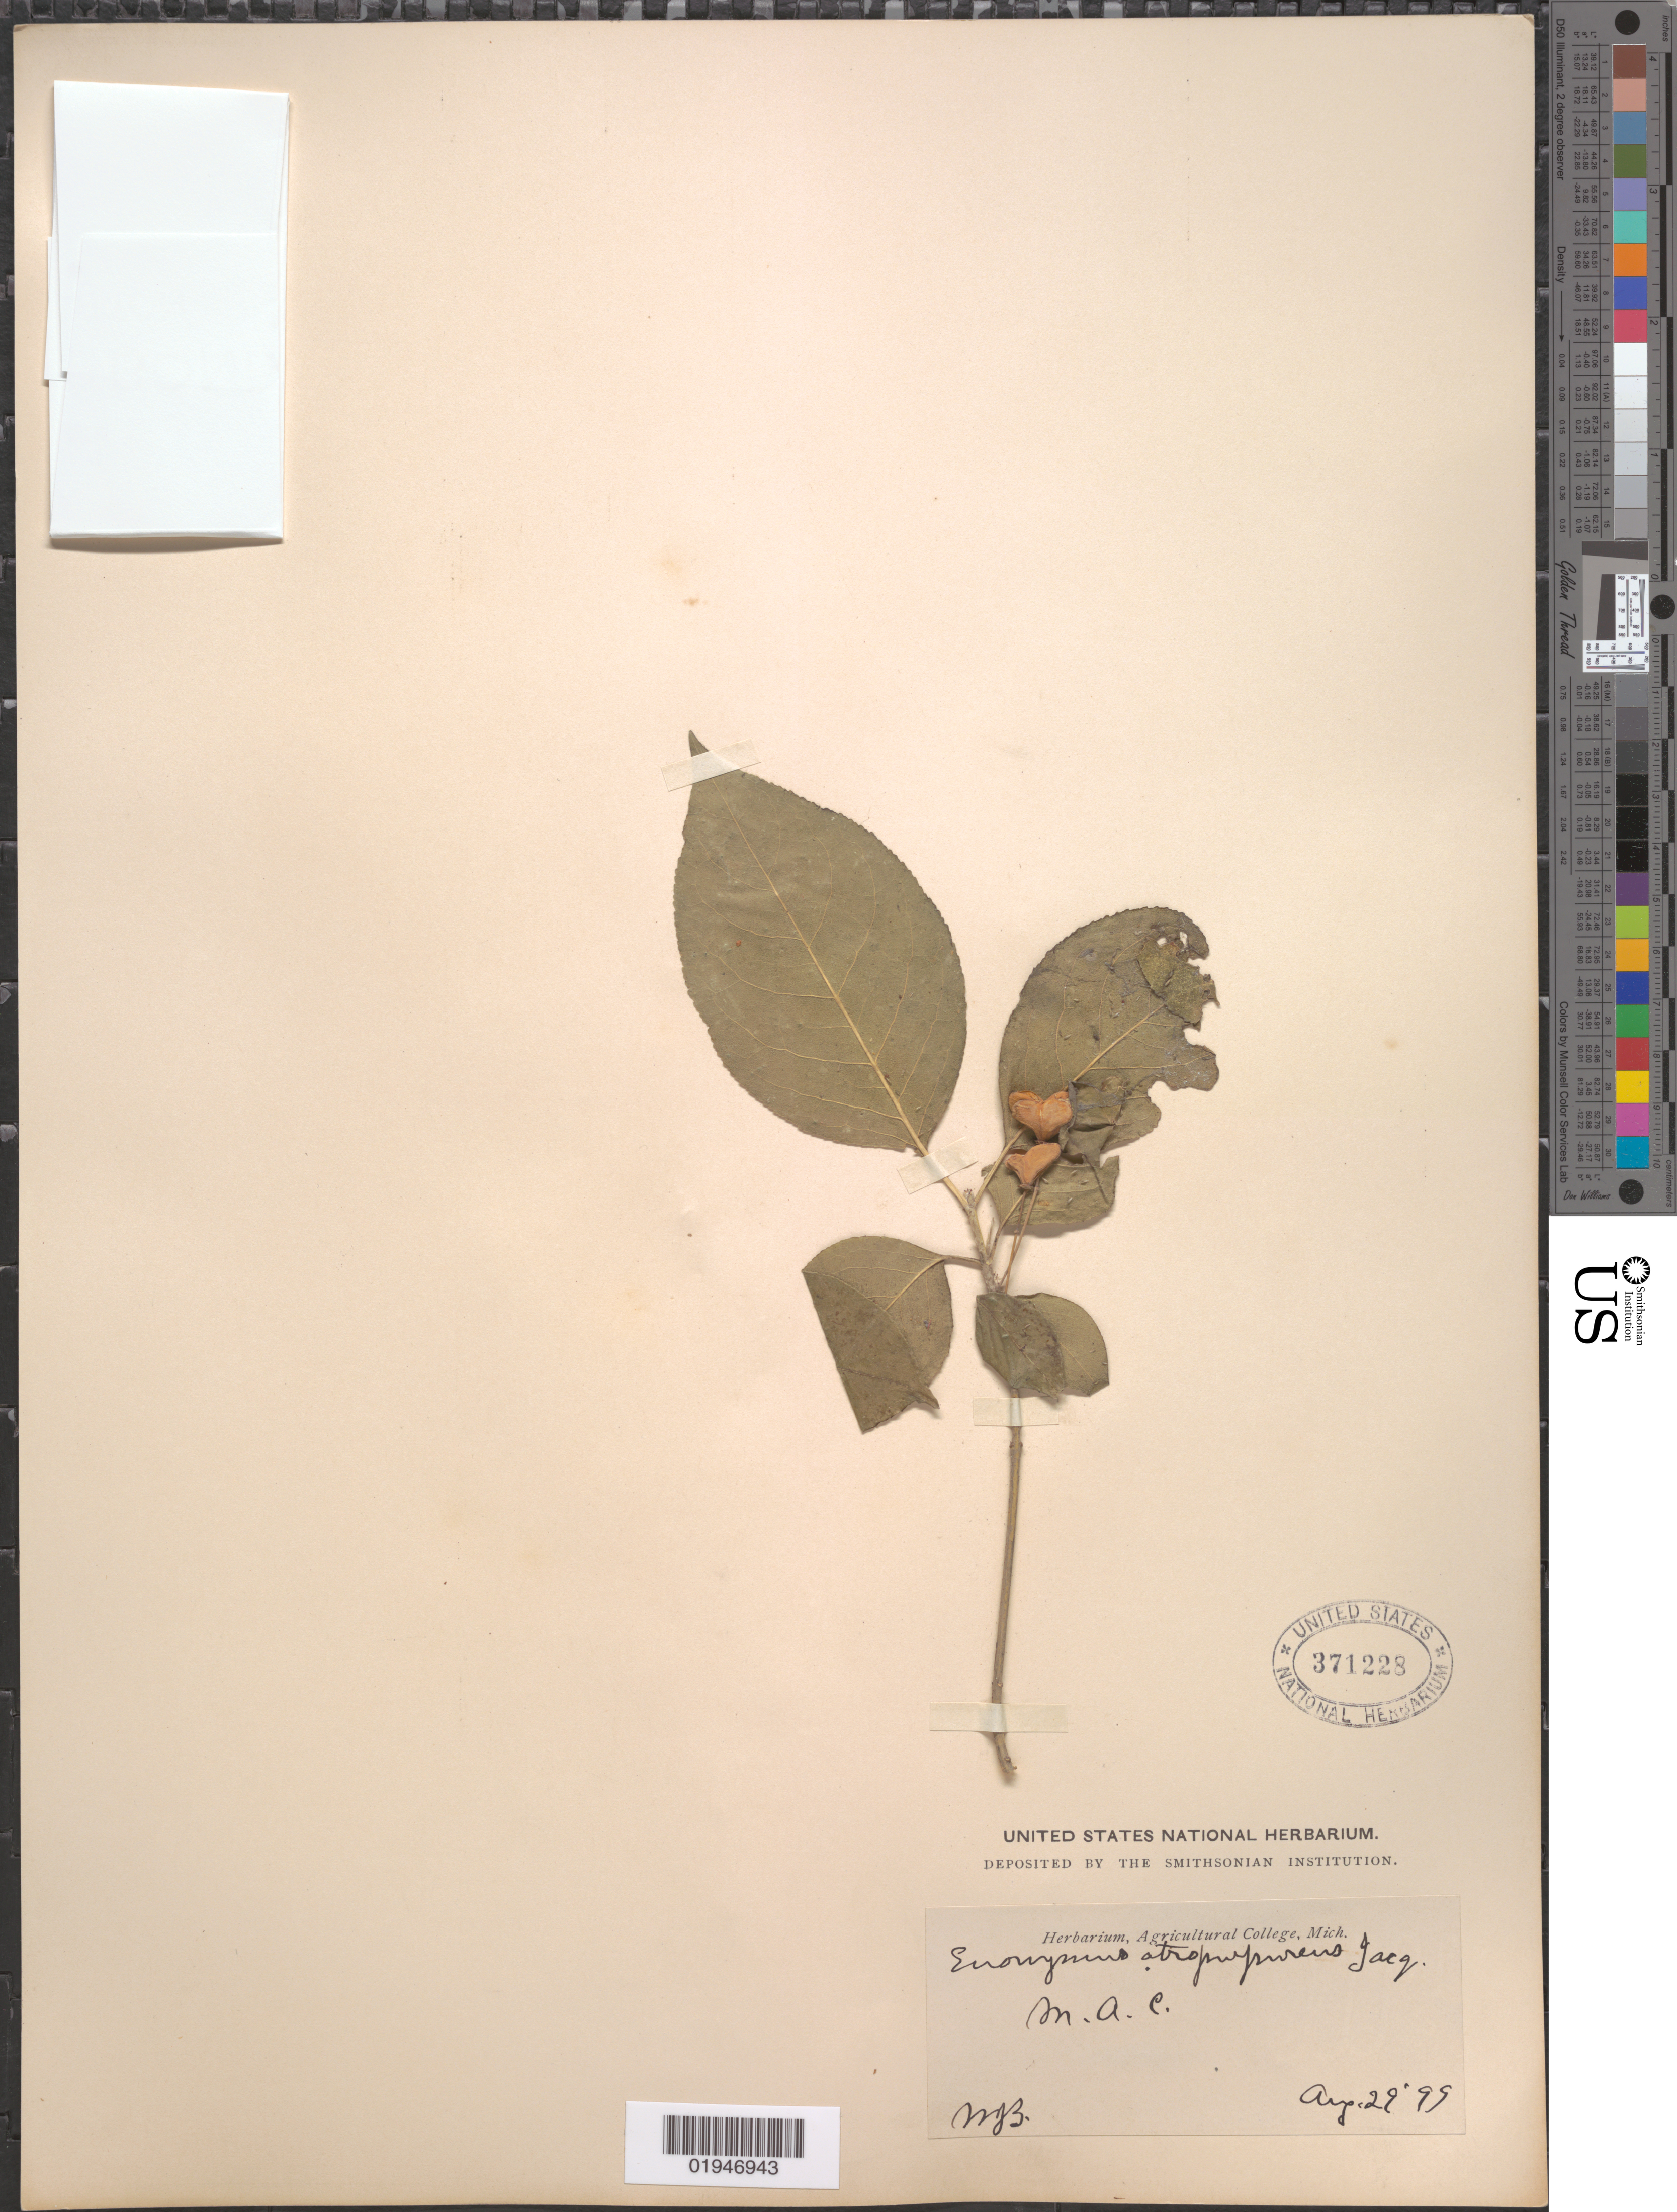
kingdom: Plantae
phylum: Tracheophyta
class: Magnoliopsida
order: Celastrales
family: Celastraceae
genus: Euonymus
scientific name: Euonymus atropurpureus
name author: Jacq.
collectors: W. J. Beal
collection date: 1899-04-29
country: United States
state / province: Michigan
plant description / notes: Colector name only initials. Could be: NGB [?]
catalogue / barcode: US 371228